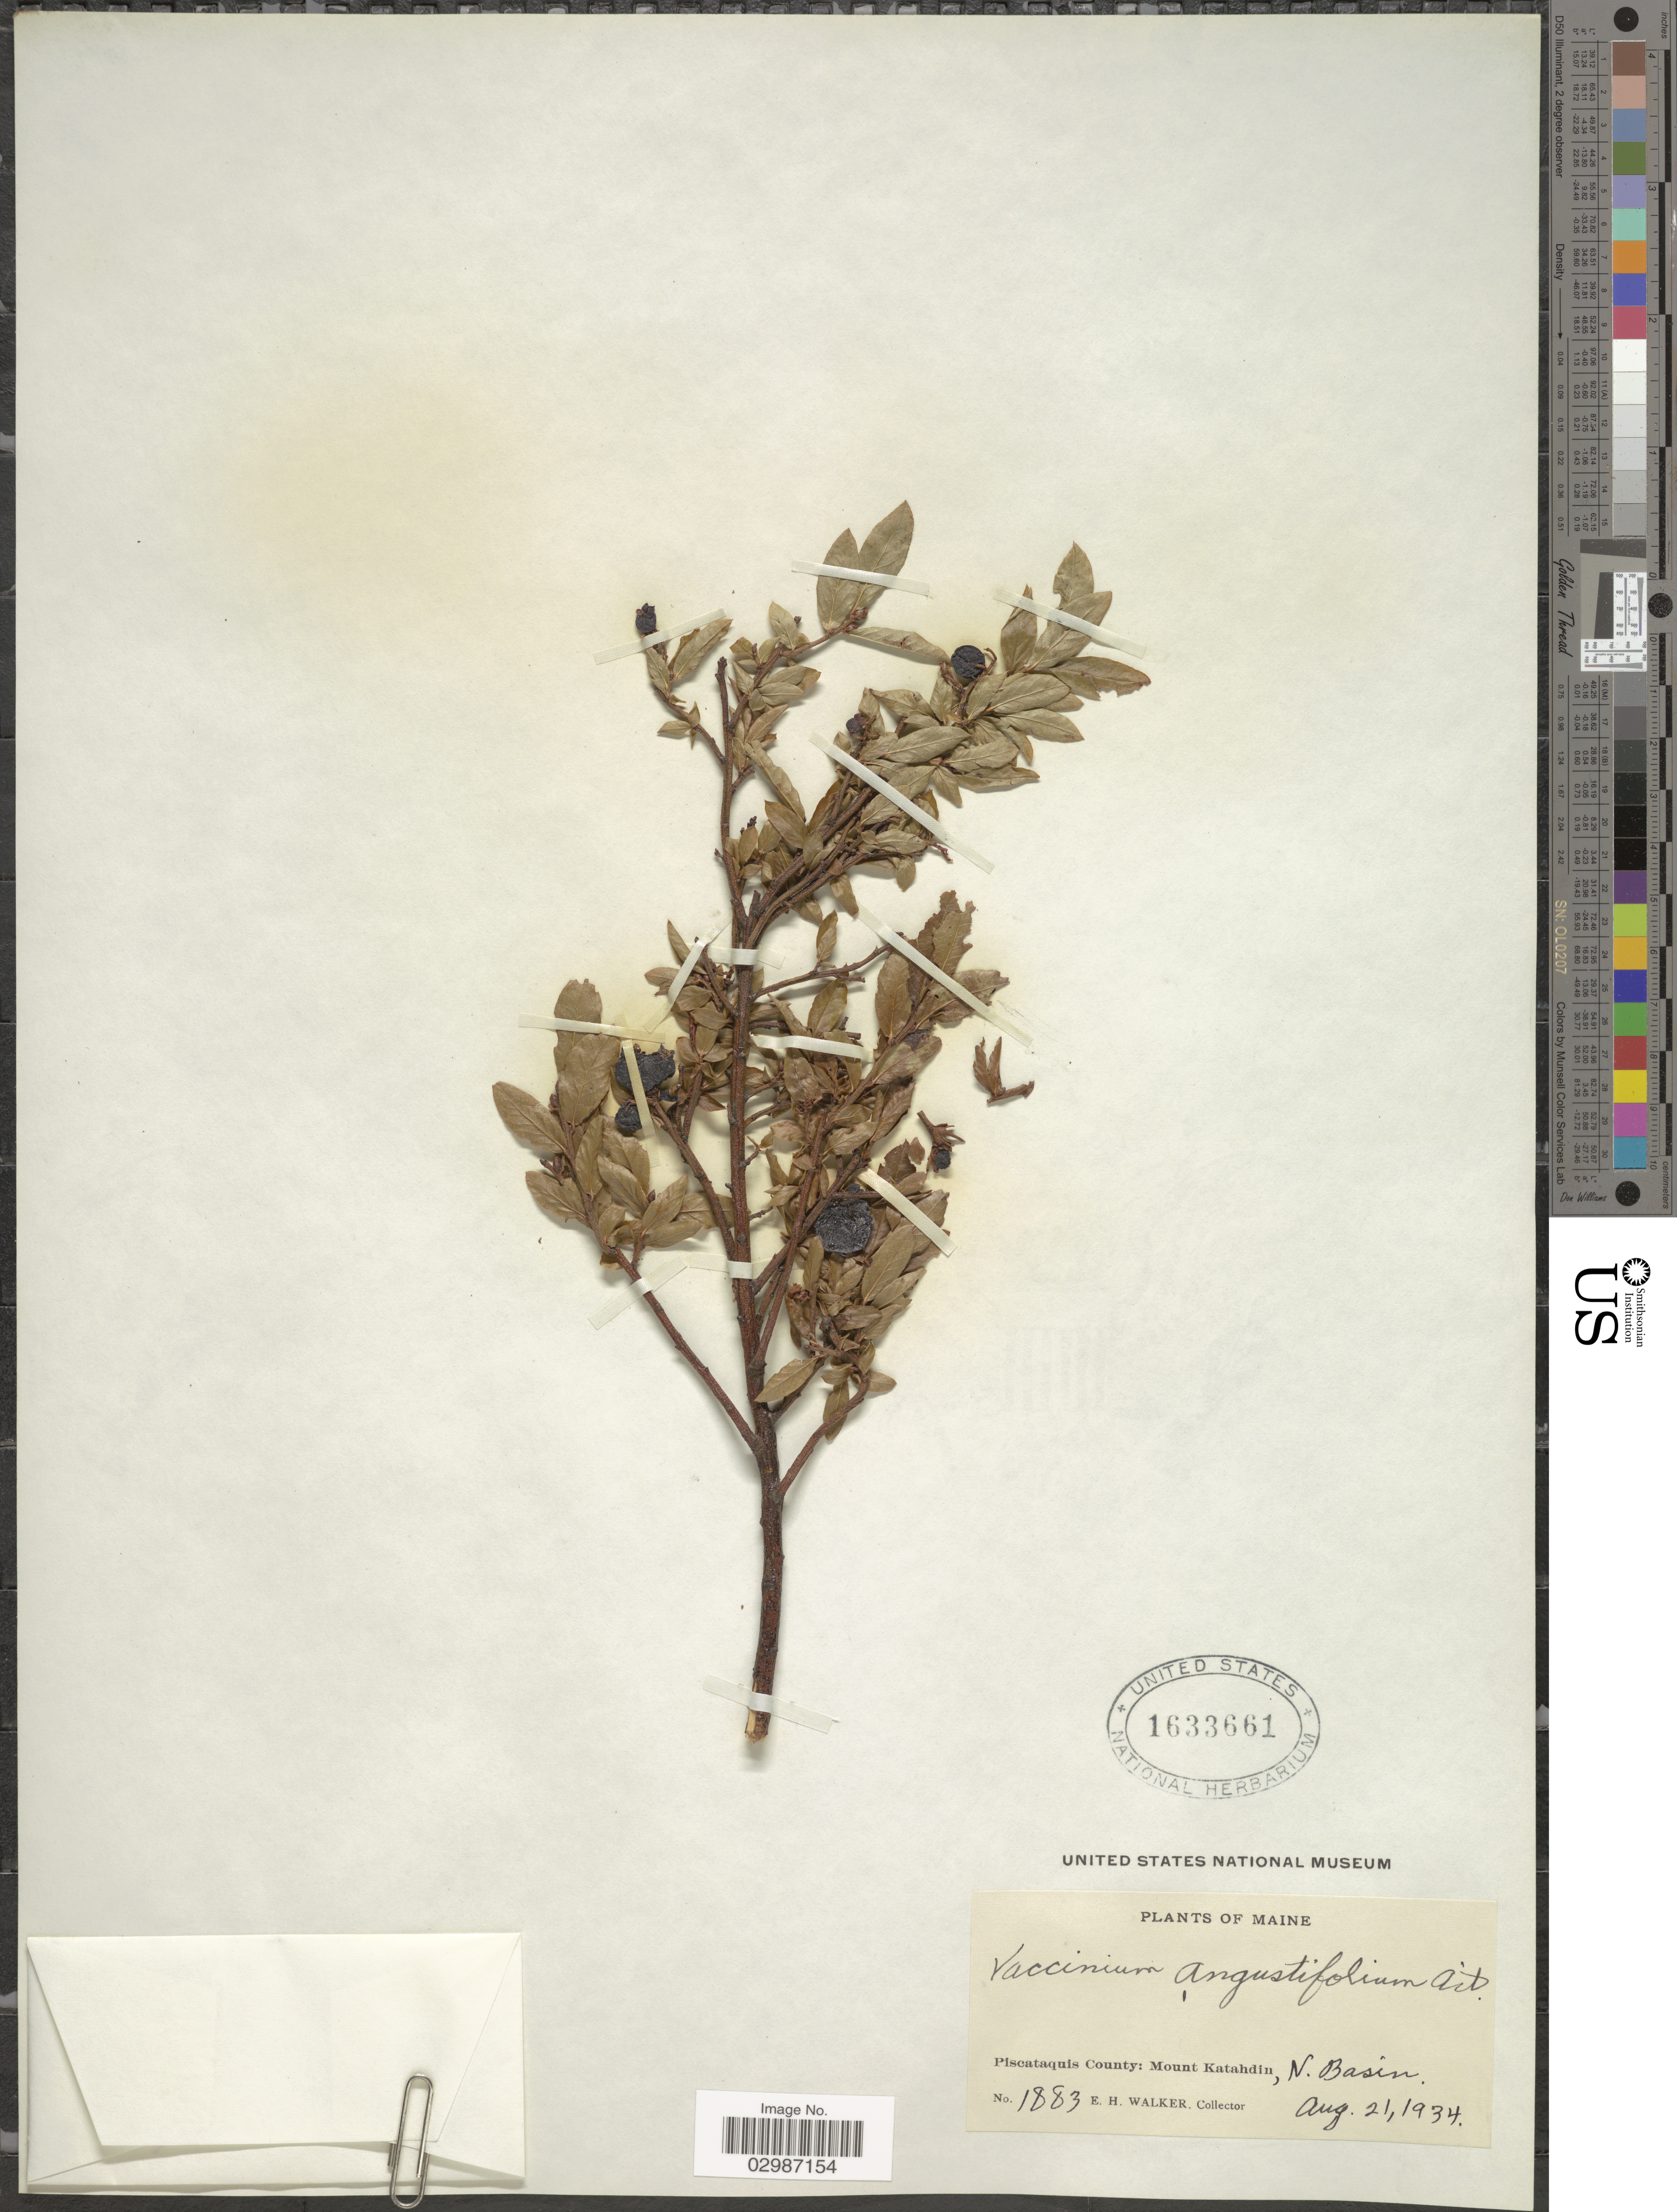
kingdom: Plantae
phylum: Tracheophyta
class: Magnoliopsida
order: Ericales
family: Ericaceae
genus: Vaccinium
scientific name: Vaccinium angustifolium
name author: Aiton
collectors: E. H. Walker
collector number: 1883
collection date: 1934-08-21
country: United States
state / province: Maine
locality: Piscataquis County: Mount Katahdin, N. Basin.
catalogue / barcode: US 1633661